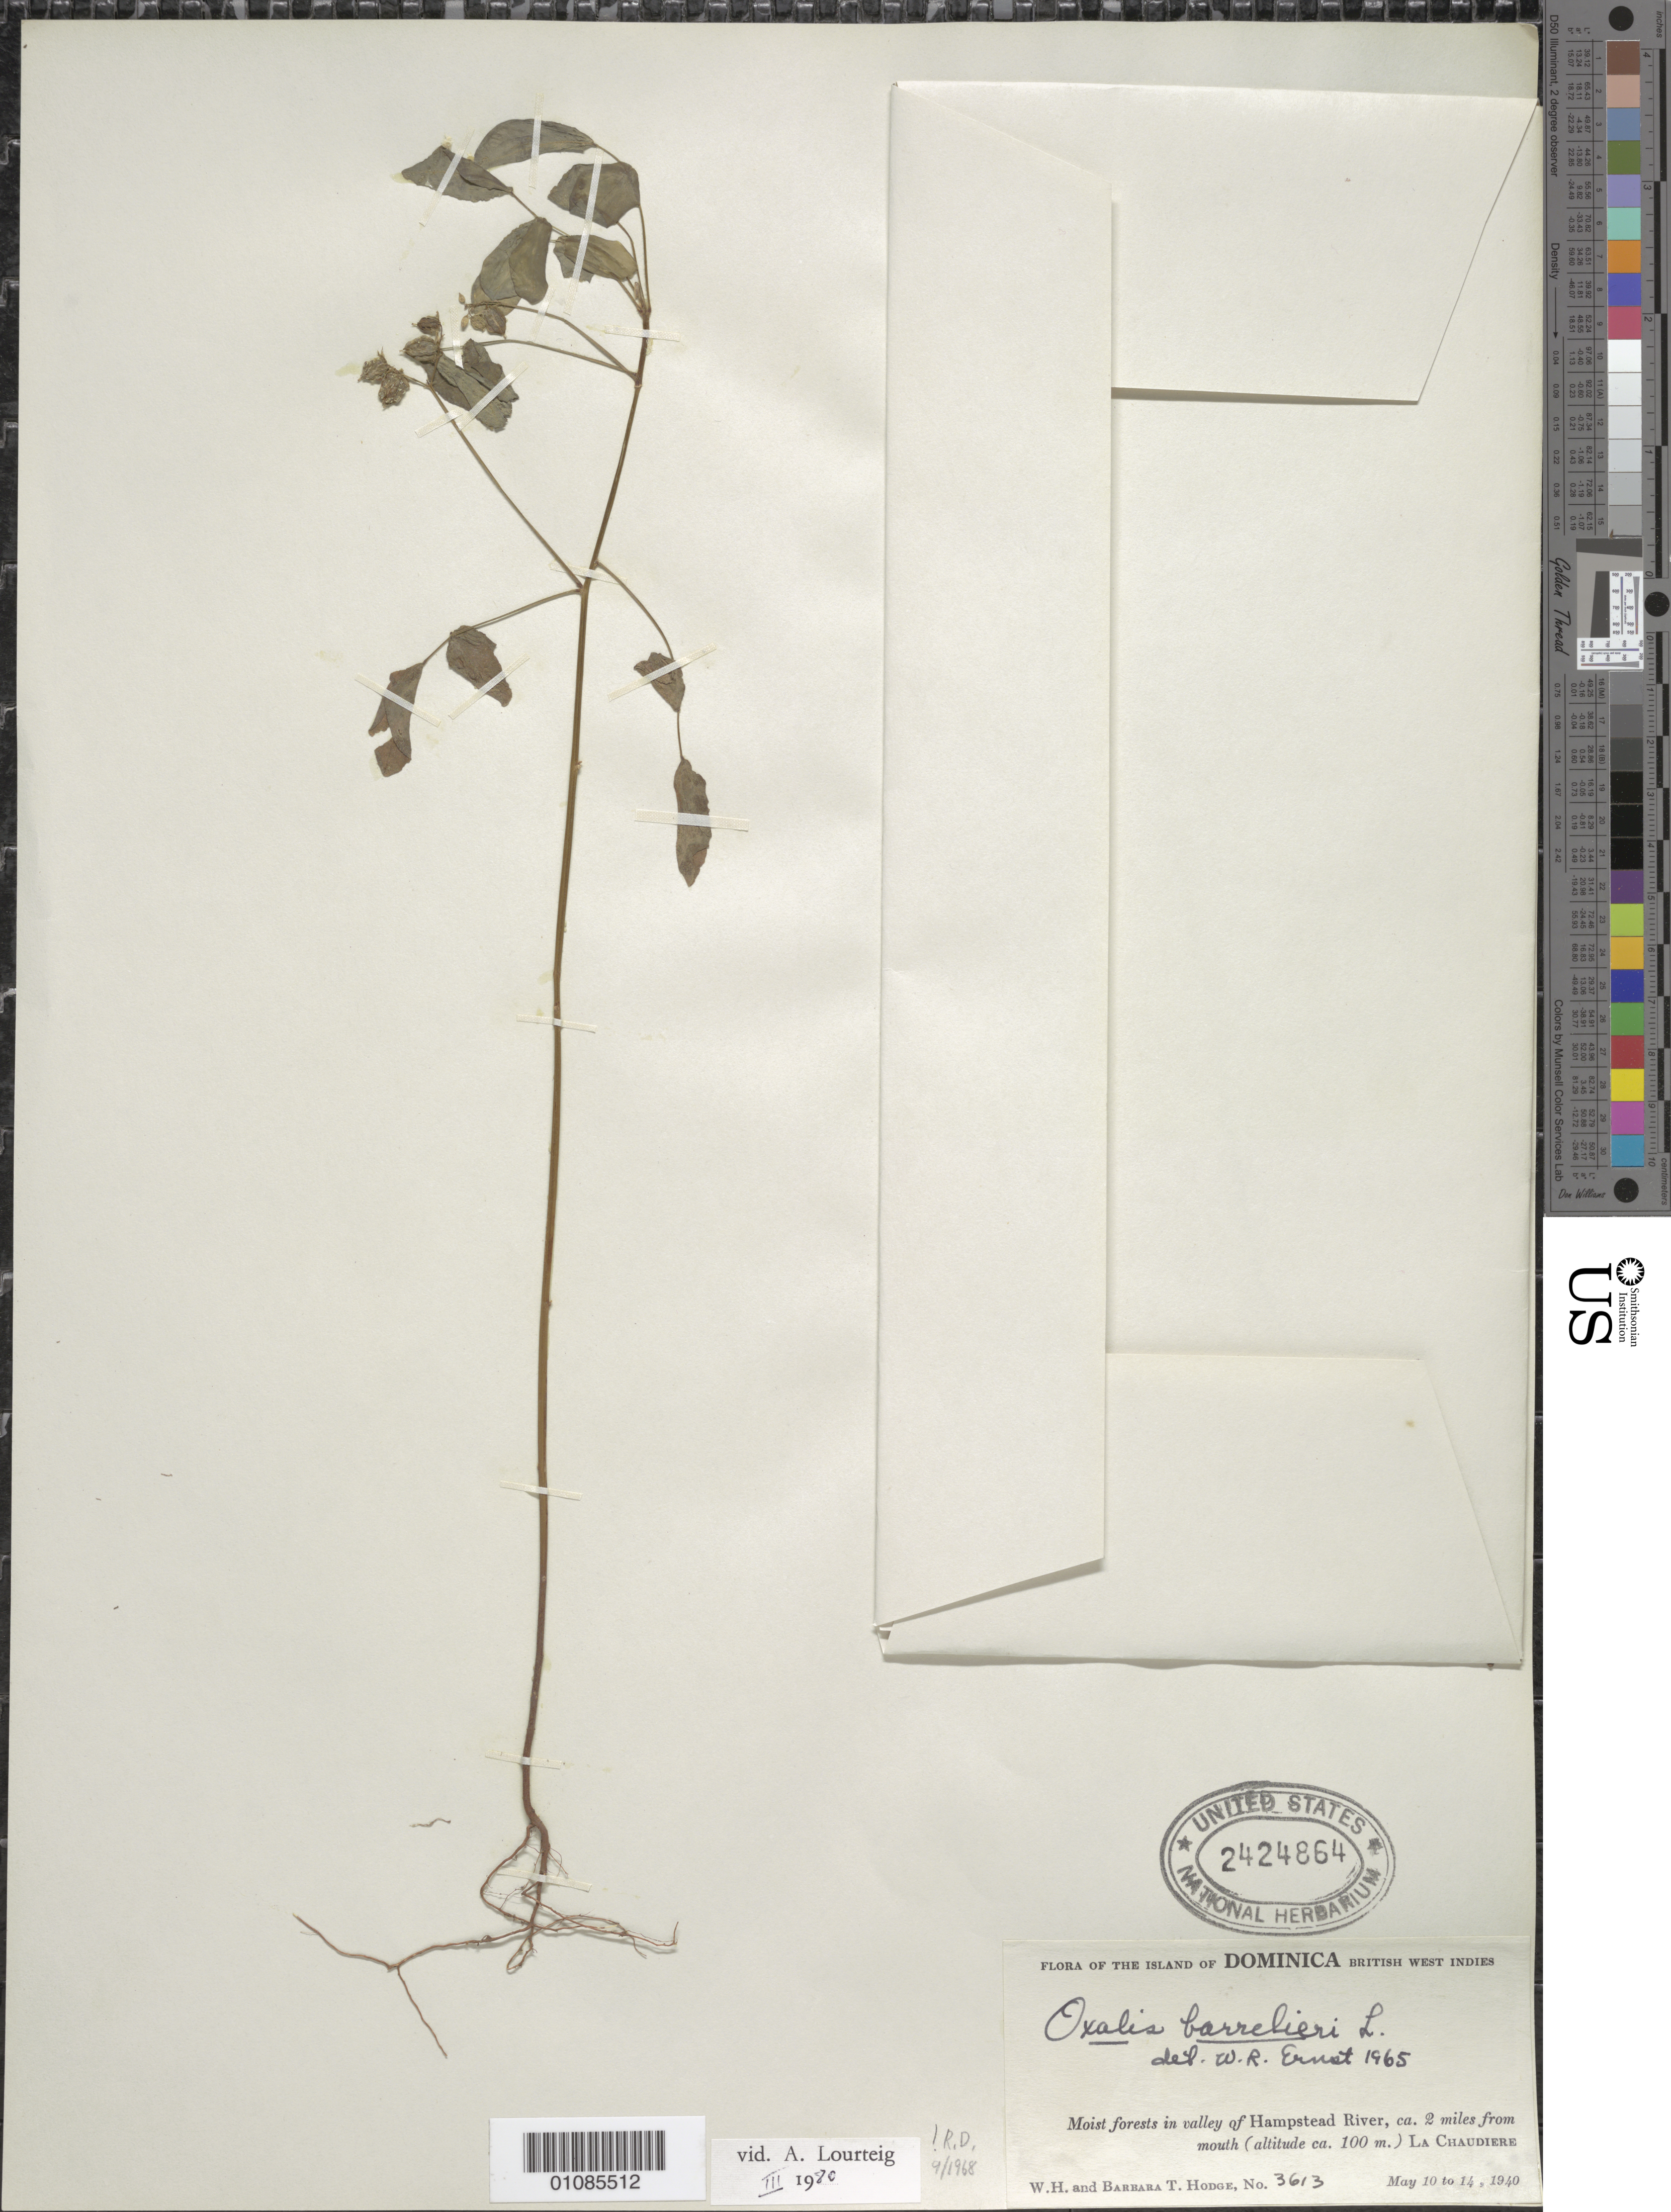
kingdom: Plantae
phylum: Tracheophyta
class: Magnoliopsida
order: Oxalidales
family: Oxalidaceae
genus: Oxalis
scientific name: Oxalis barrelieri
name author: L.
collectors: B. Hodge & W. Hahn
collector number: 3613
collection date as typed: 10 May 1940 to 14 May 1940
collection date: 1940-05-10/1940-05-14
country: Dominica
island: Dominica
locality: Moist forests in valley of Hampstead River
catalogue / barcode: US 2424864